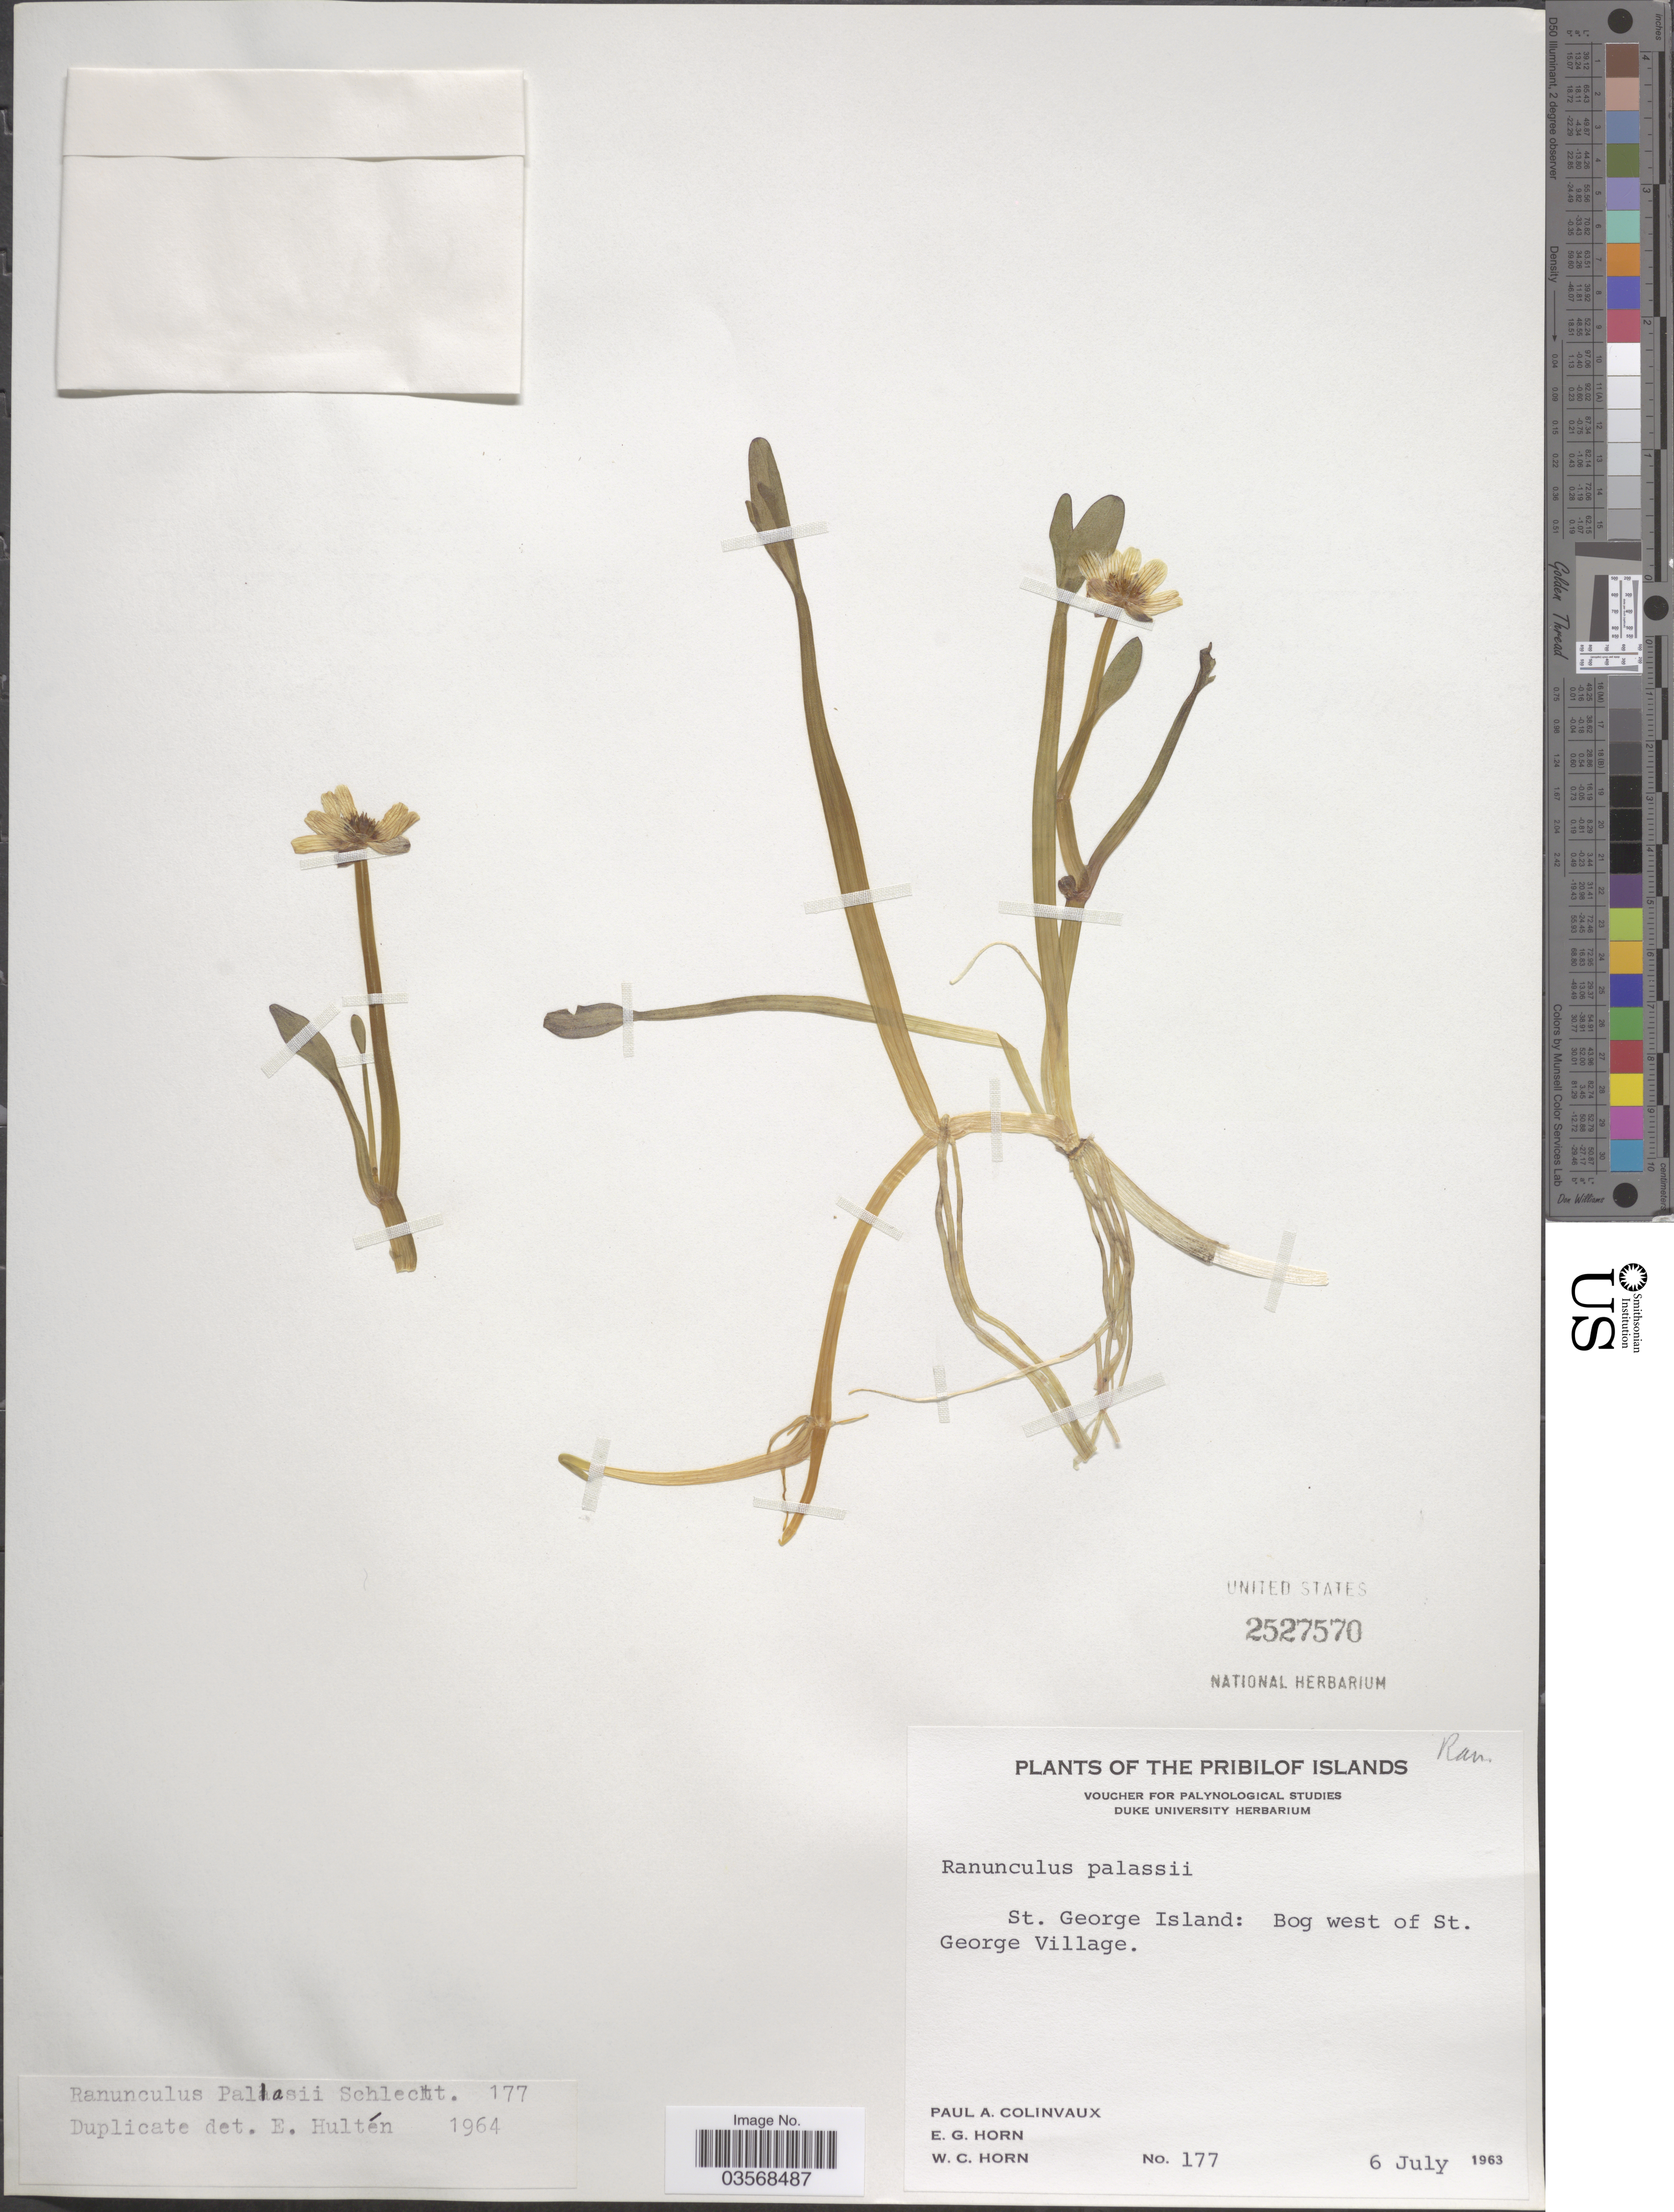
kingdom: Plantae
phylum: Tracheophyta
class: Magnoliopsida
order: Ranunculales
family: Ranunculaceae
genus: Ranunculus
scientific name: Ranunculus pallasii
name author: Schltdl.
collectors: P. Colinvaux, E. Horn & W. Horn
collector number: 177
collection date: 1963-07-06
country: United States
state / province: Alaska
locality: The Pribilof Islands. St. George Island: Bog west of St. George Village.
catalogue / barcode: US 2527570